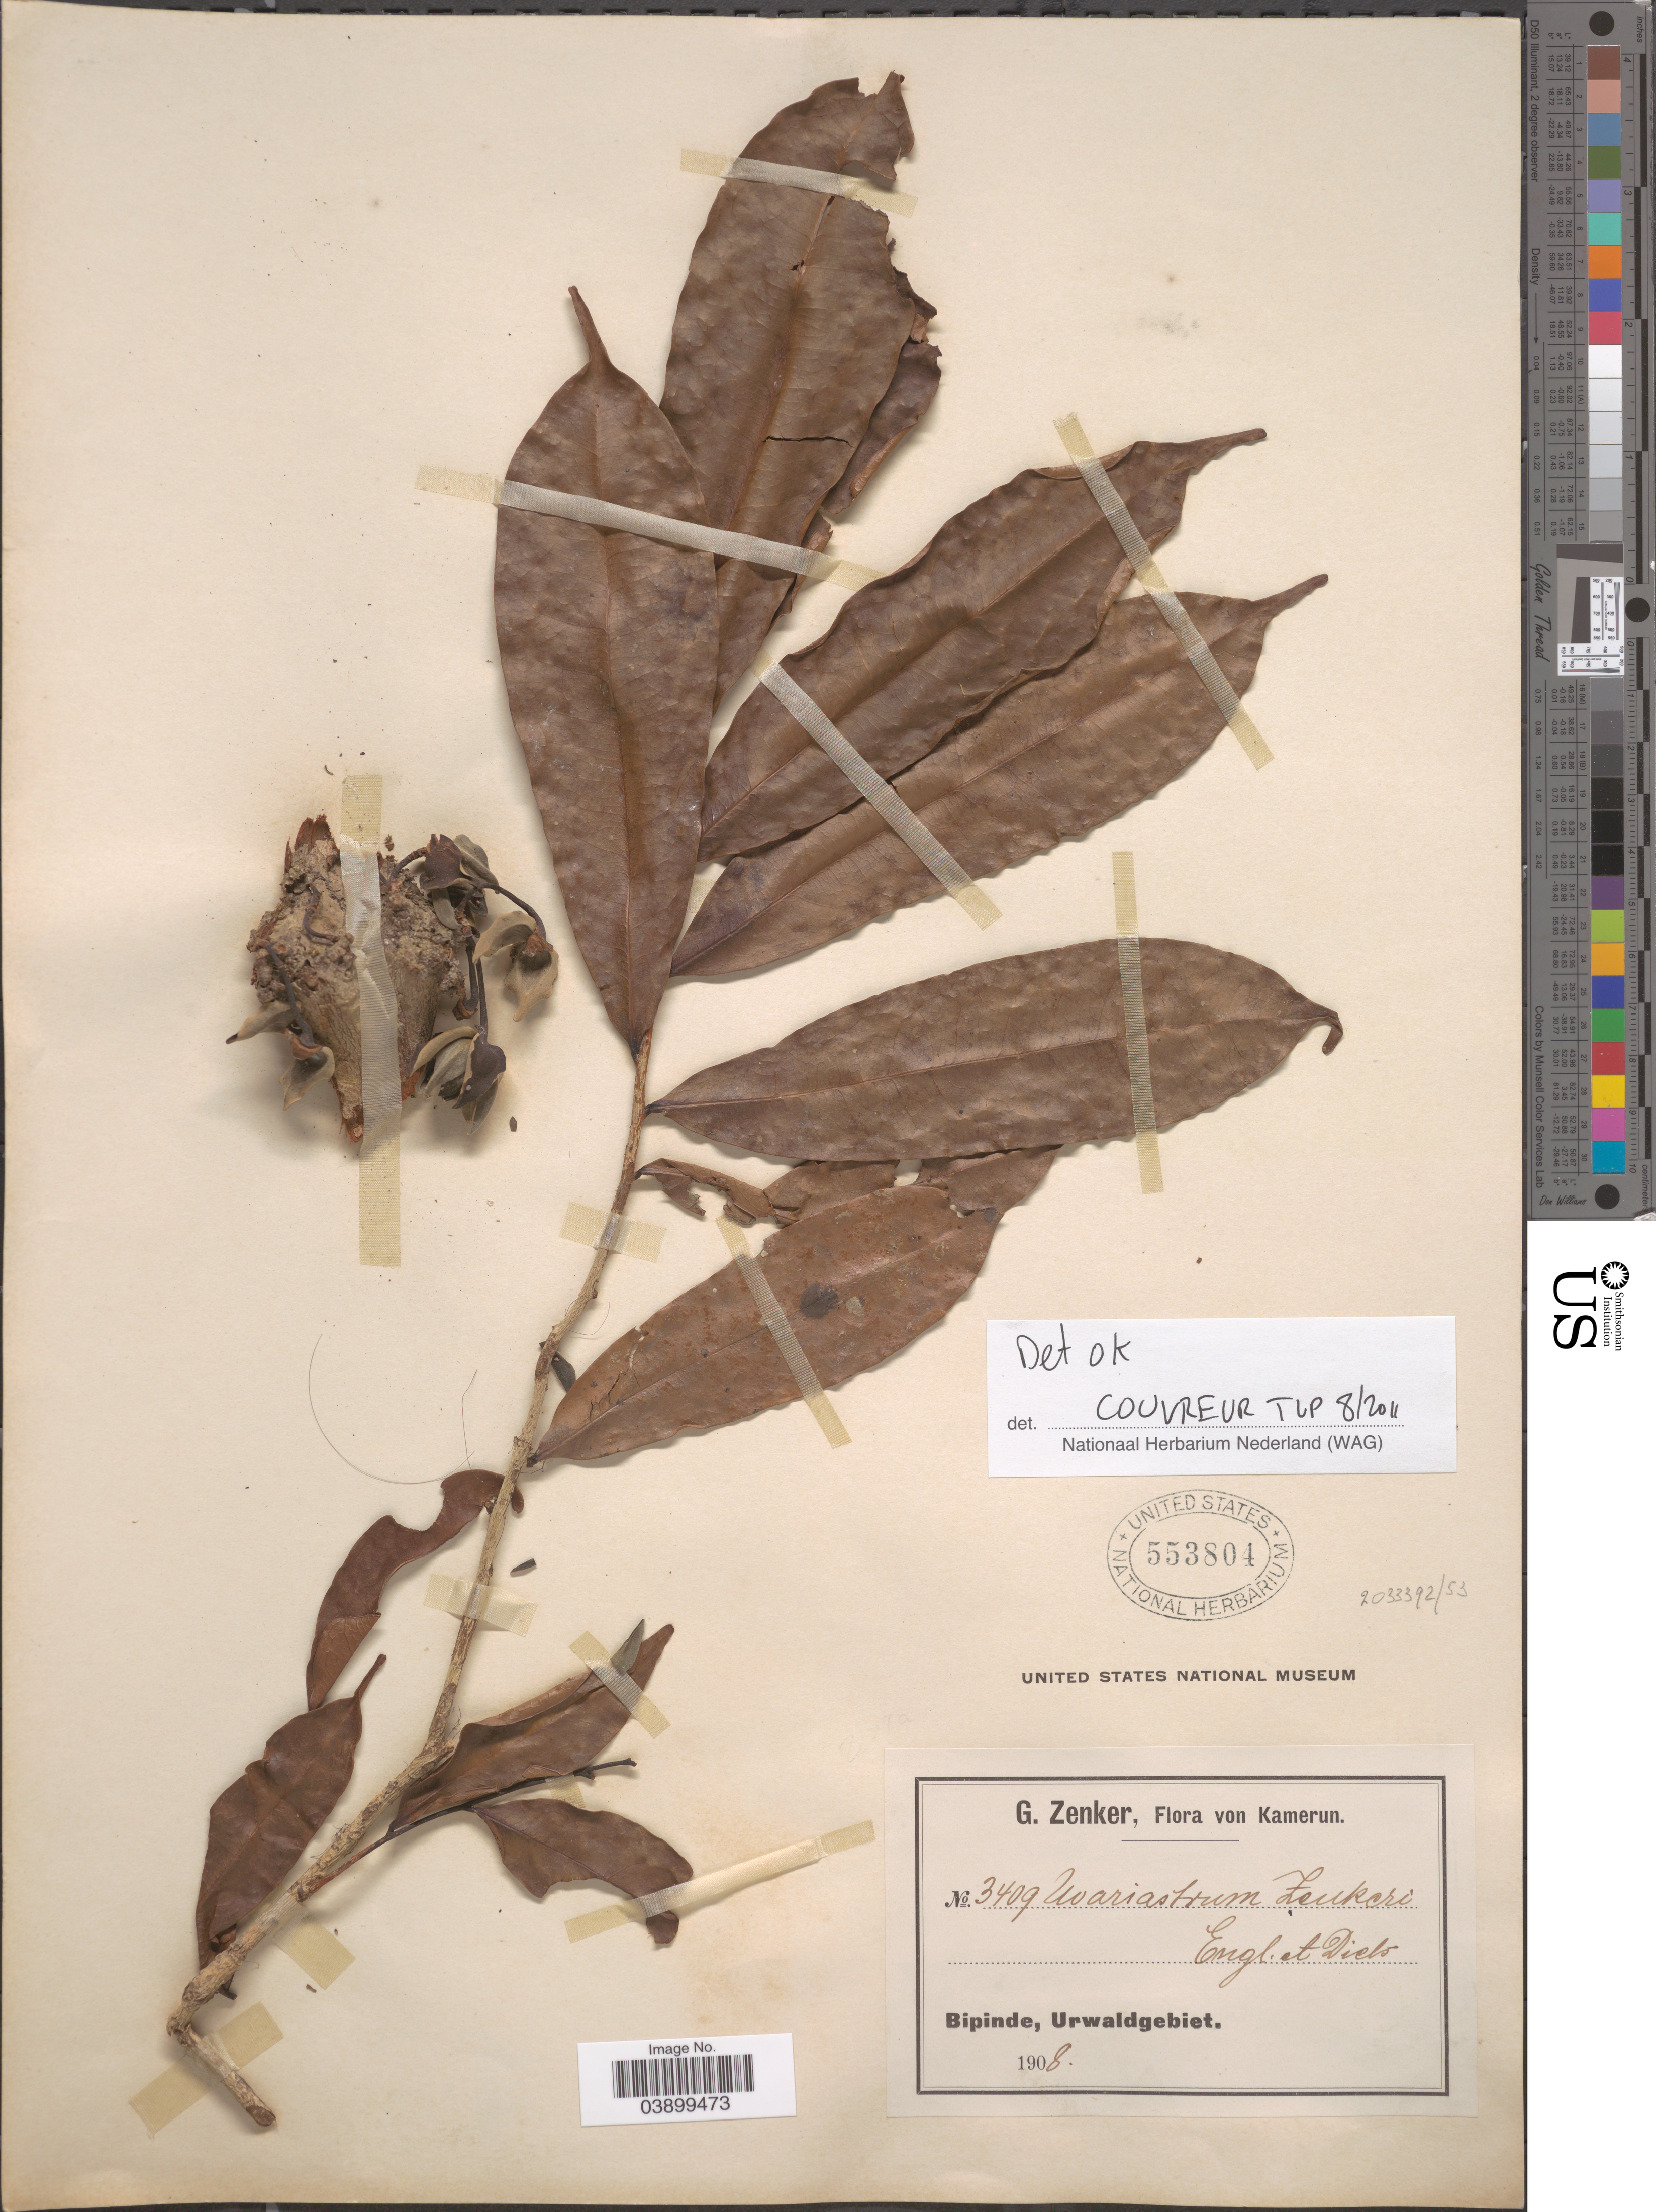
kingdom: Plantae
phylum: Tracheophyta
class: Magnoliopsida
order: Magnoliales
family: Annonaceae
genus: Uvariastrum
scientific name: Uvariastrum zenkeri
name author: Engl. & Diels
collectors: G. A. Zenker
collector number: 3409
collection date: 1908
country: Cameroon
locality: Bipinde, Urwaldgebiet.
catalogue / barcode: US 553804